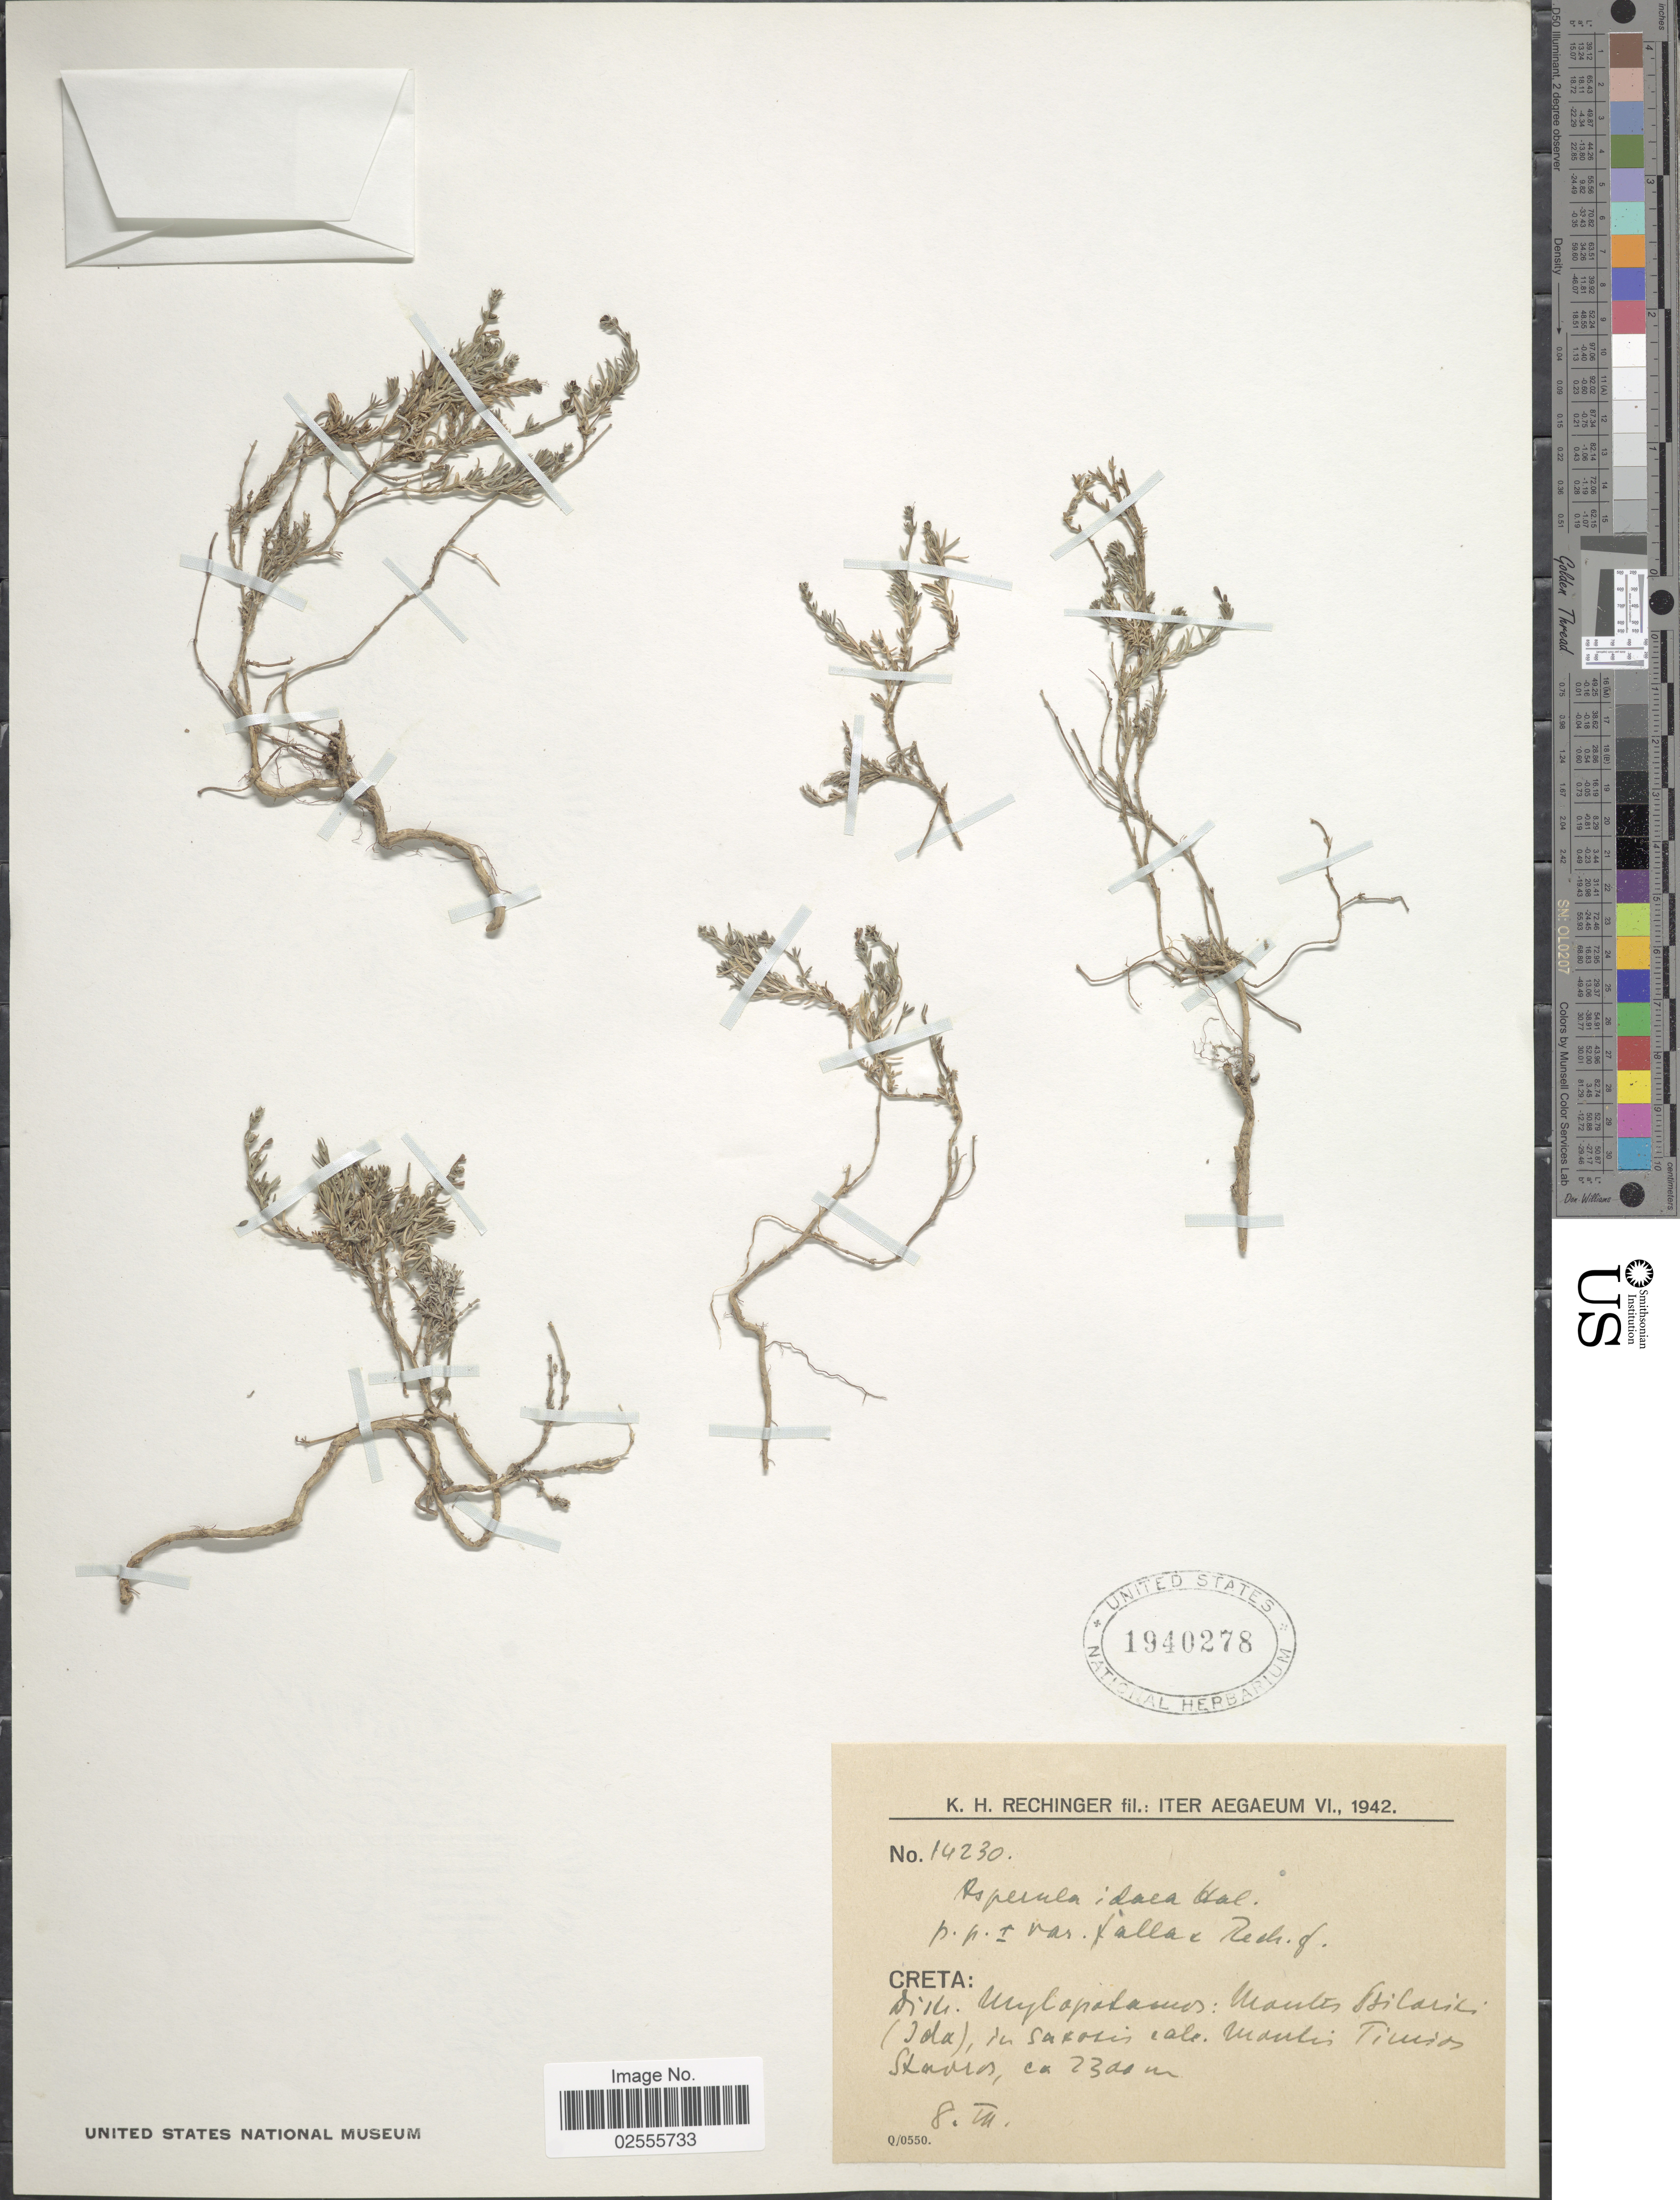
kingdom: Plantae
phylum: Tracheophyta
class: Magnoliopsida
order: Gentianales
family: Rubiaceae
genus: Asperula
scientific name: Asperula idaea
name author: Halácsy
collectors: K. H. Rechinger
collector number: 1230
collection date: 1942-03-08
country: Greece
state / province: Crete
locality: Iter Aegaeum, Creta: Distr. Mylopotamos: Montes Psiloriti (Ida), in saxosis calc. MontesTimios Stavros.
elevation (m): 2300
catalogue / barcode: US 1940278